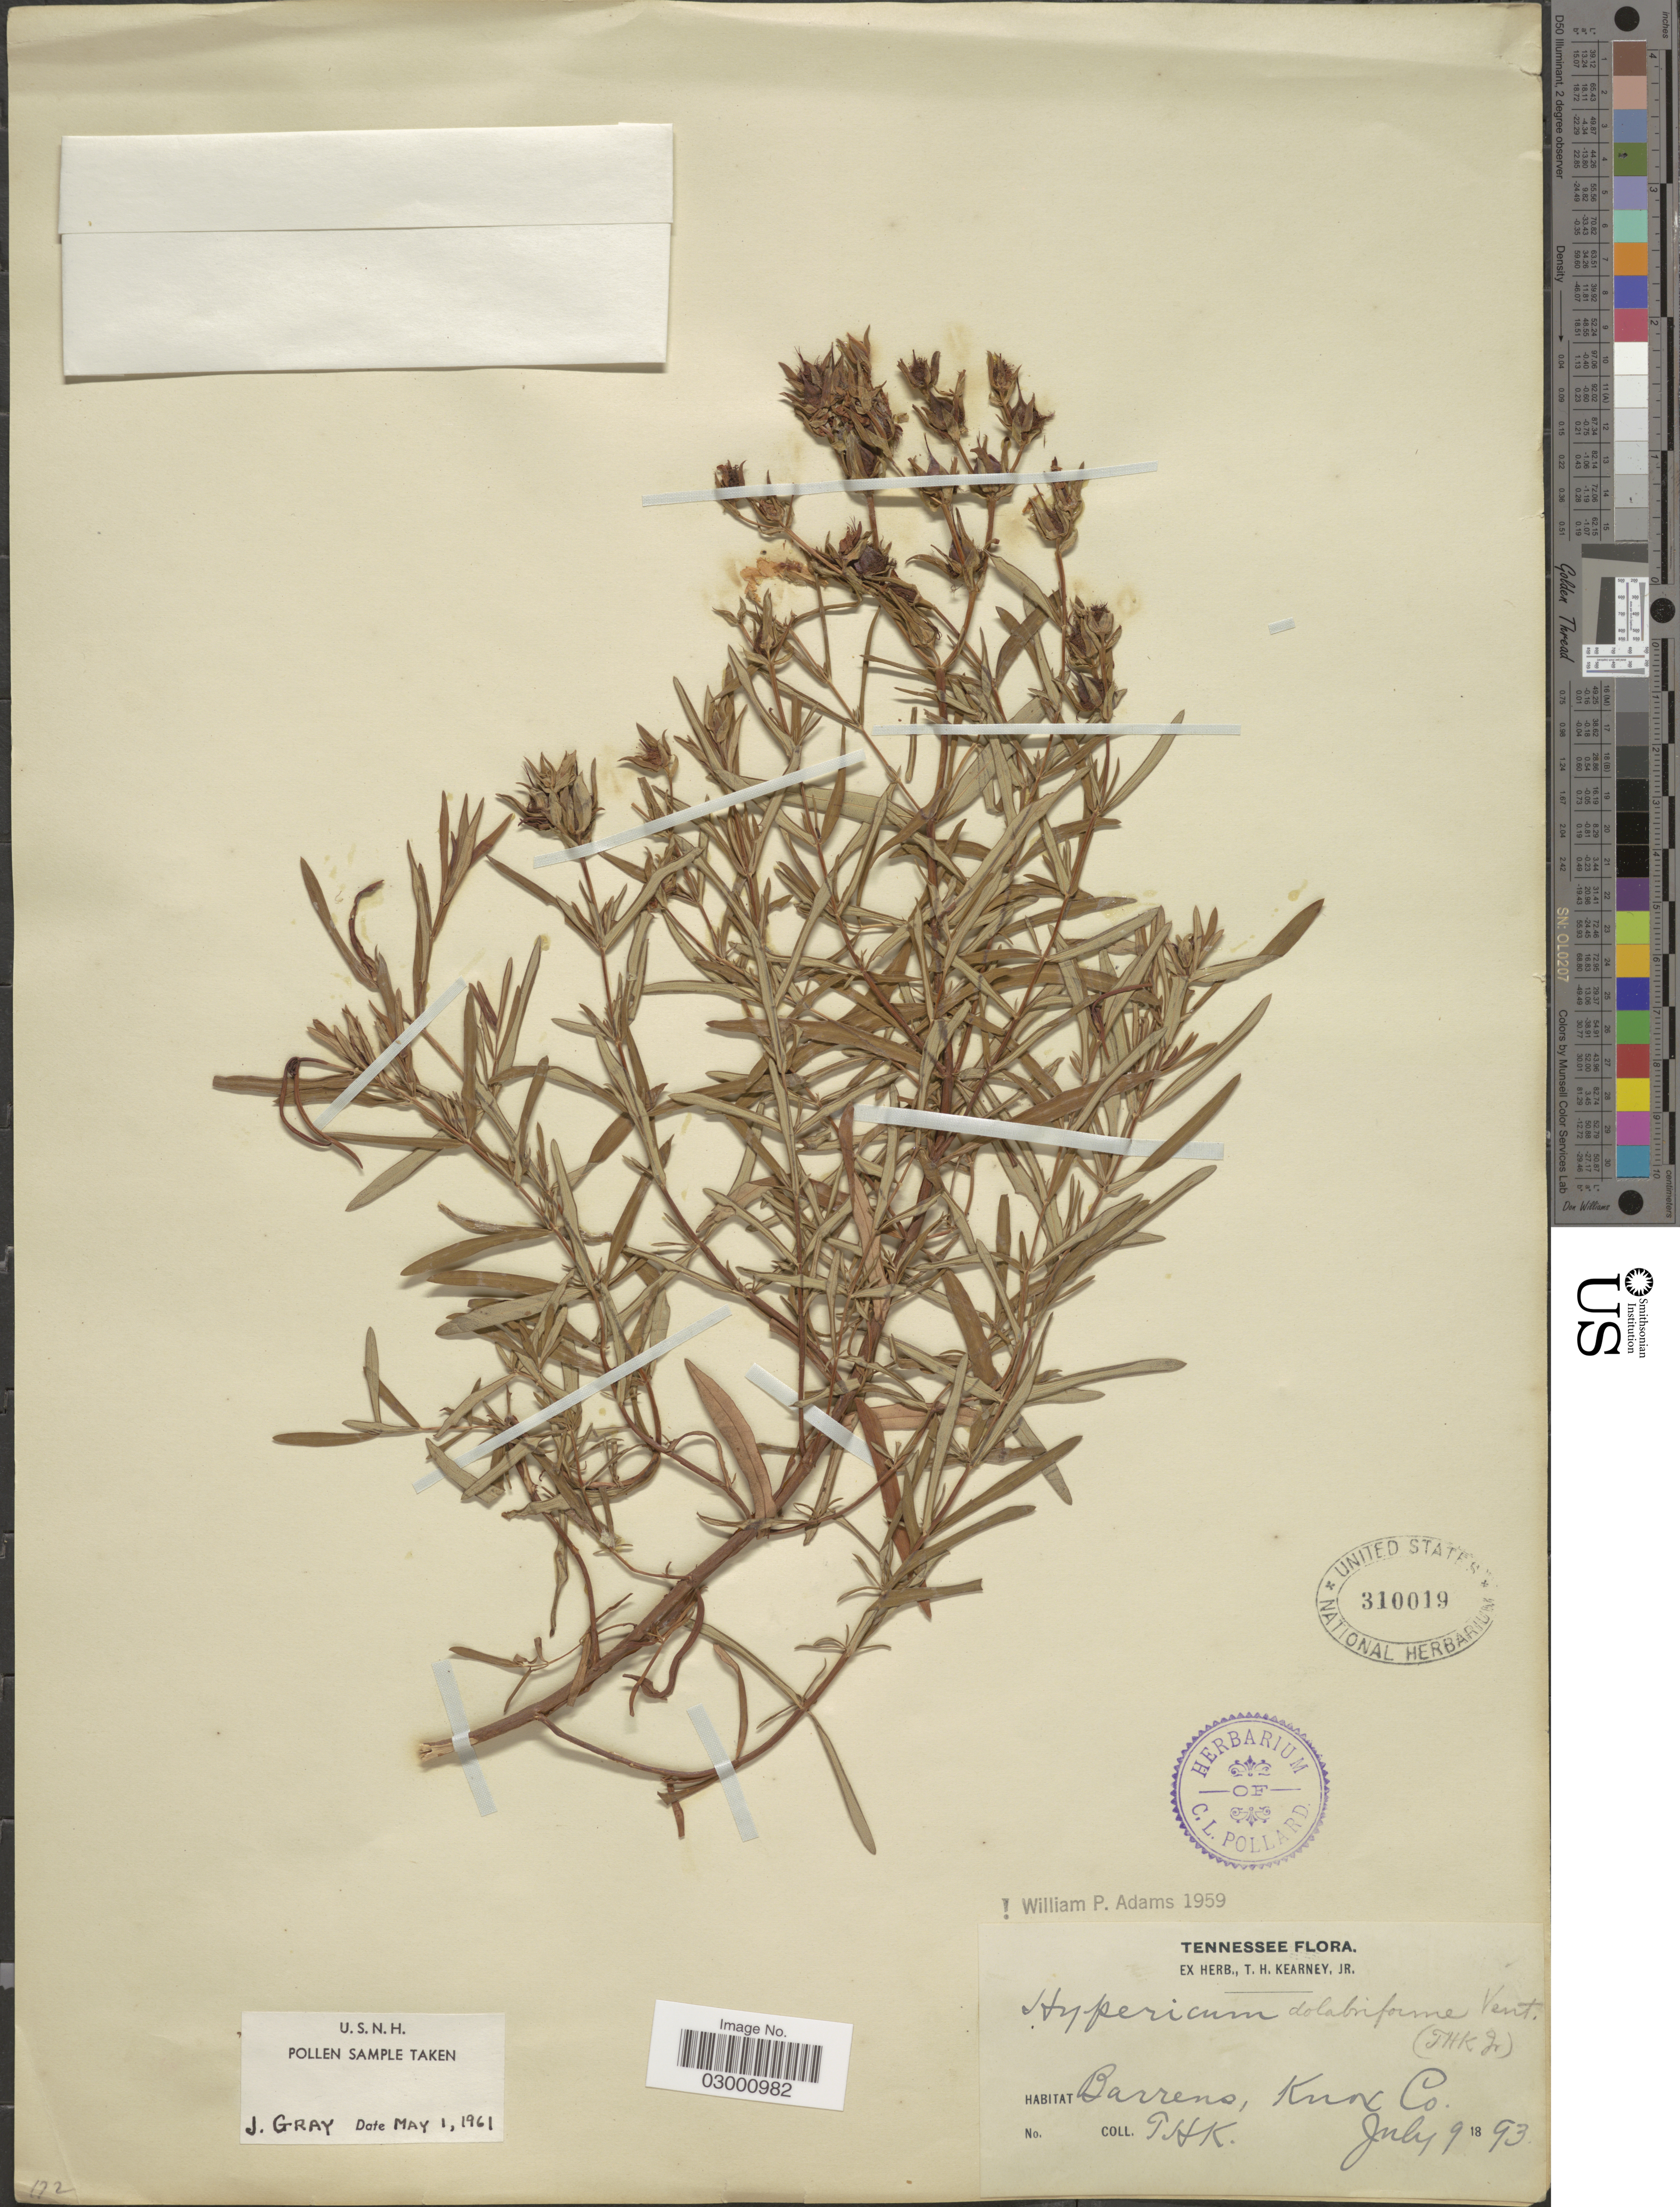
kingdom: Plantae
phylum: Tracheophyta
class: Magnoliopsida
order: Malpighiales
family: Hypericaceae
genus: Hypericum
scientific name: Hypericum dolabriforme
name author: Vent.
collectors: T. H. Kearney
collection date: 1893-07-09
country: United States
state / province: Tennessee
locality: Barrens, Knox Co.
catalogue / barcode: US 310019